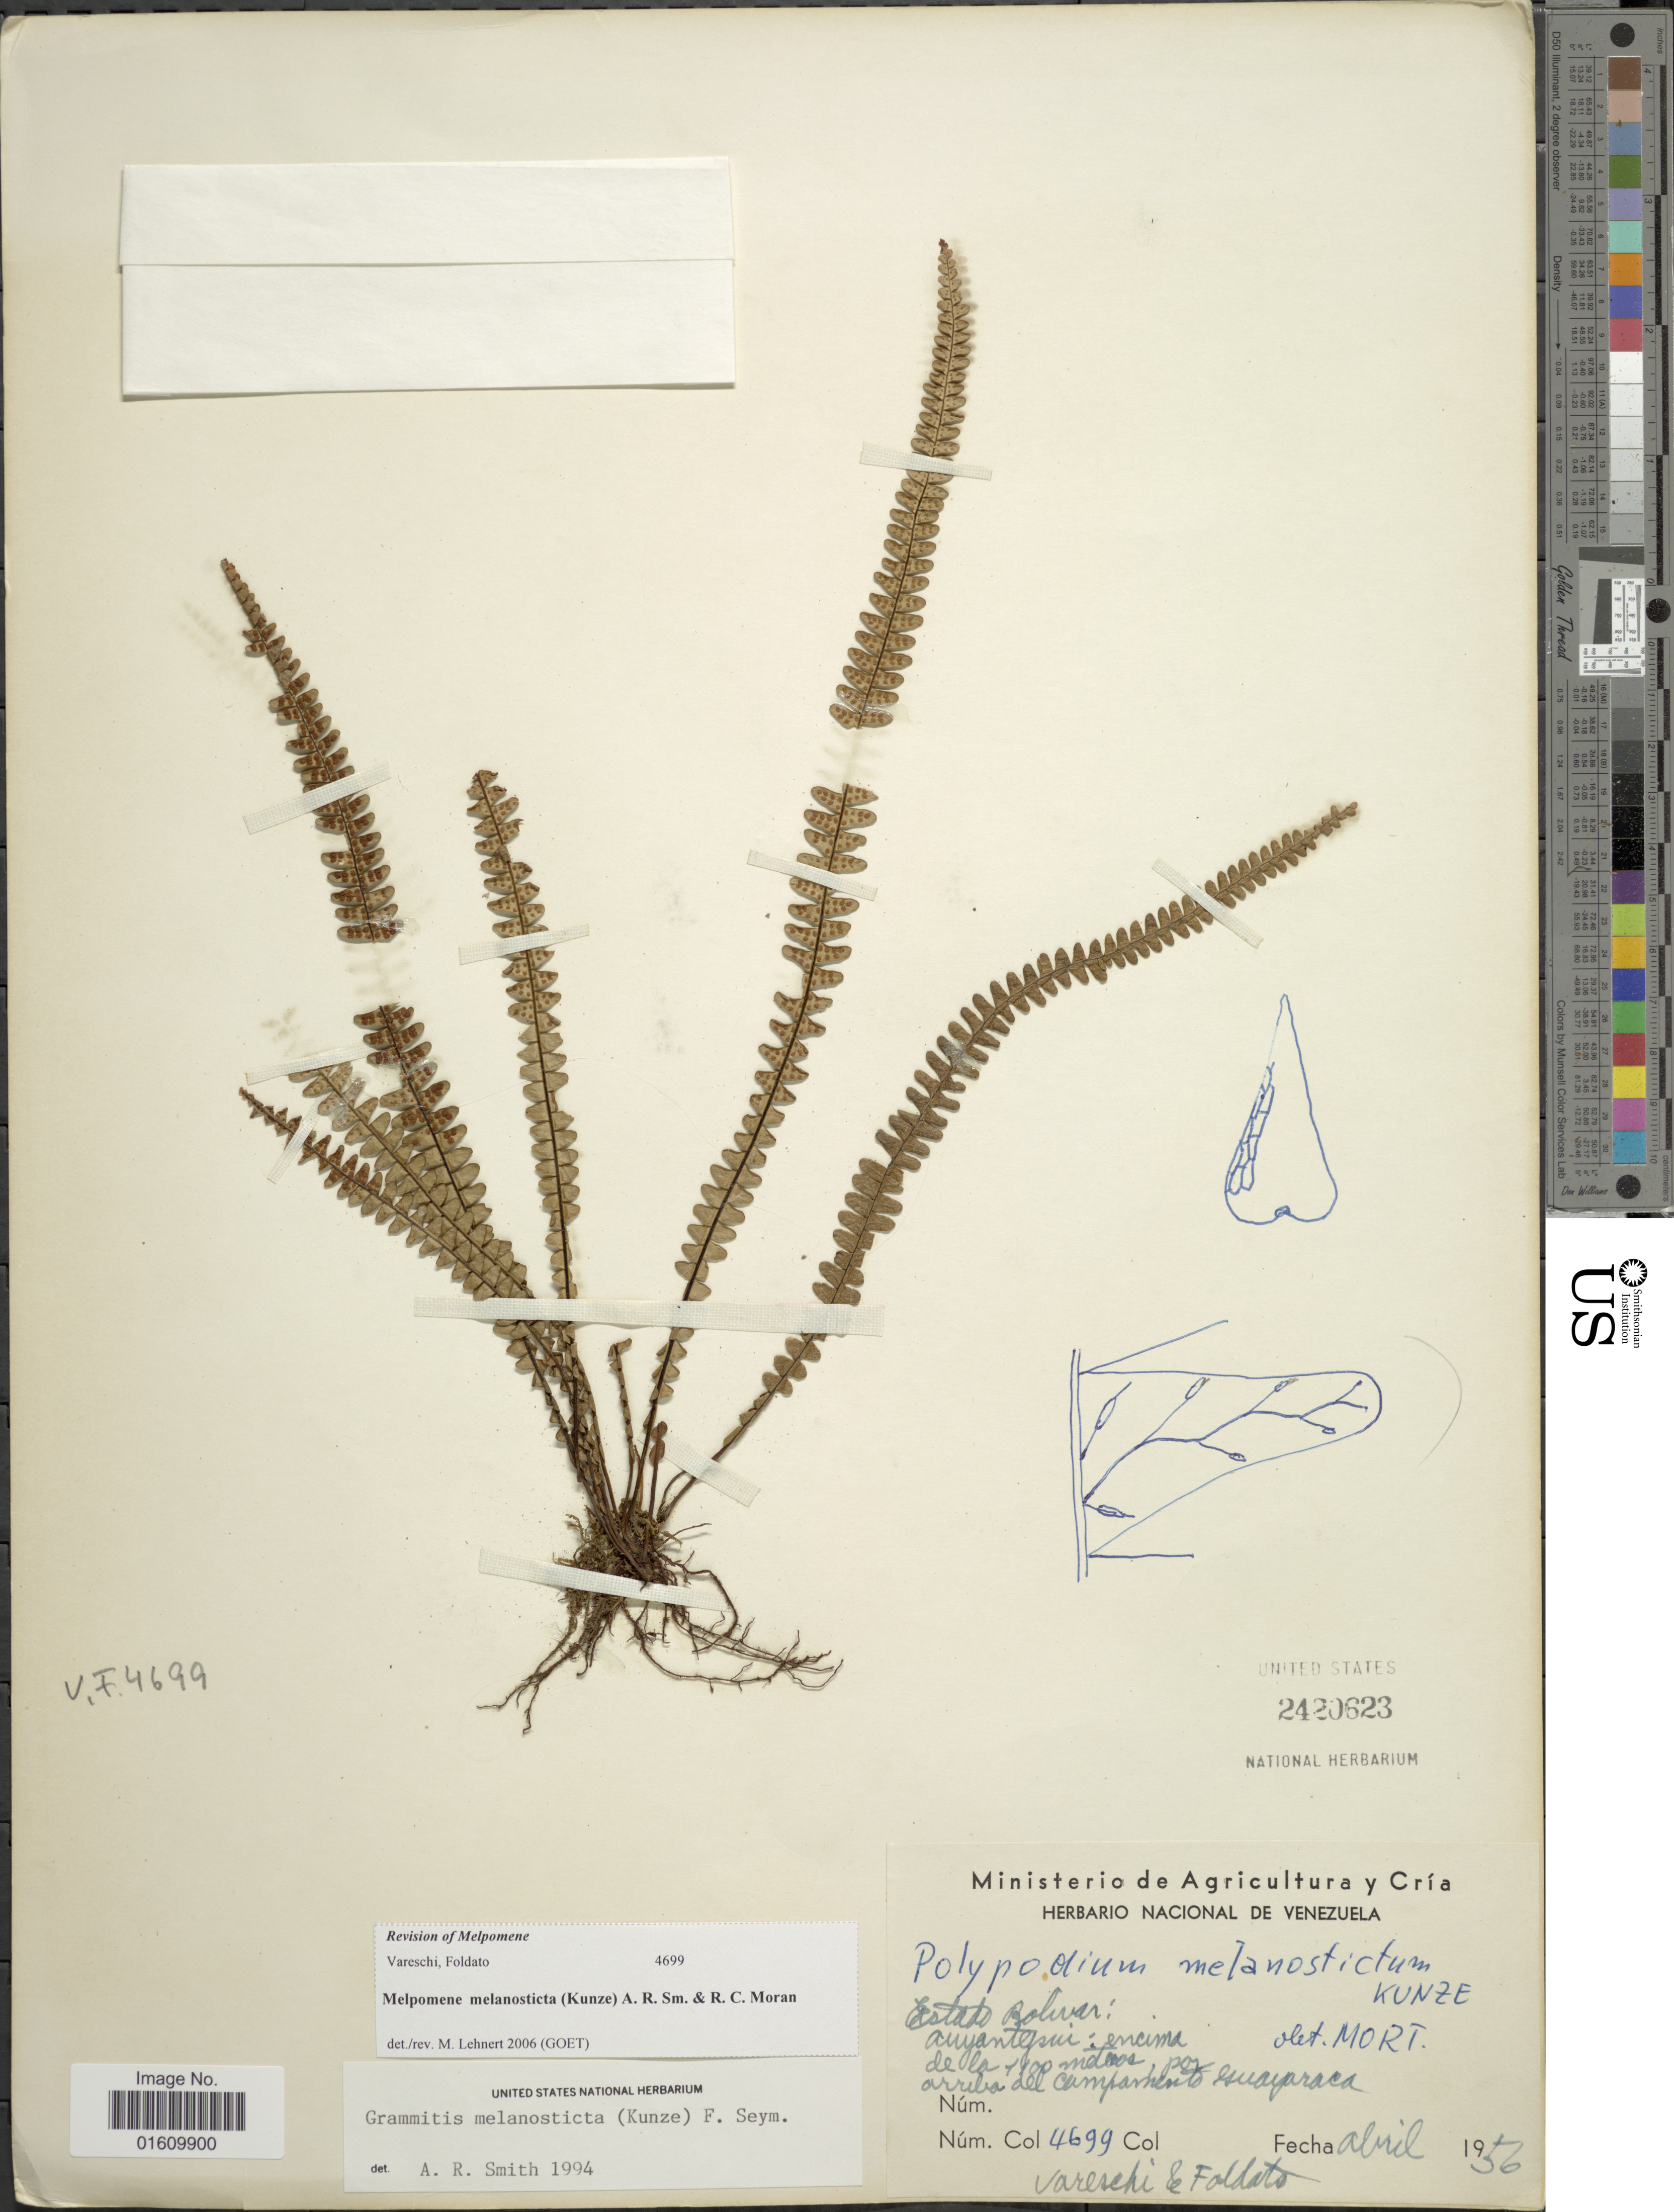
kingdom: Plantae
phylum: Tracheophyta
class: Polypodiopsida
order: Polypodiales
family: Polypodiaceae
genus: Melpomene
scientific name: Melpomene melanosticta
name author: (Kunze) A.R. Sm. & R.C. Moran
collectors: -. Vareschi & E. Foldats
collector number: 4699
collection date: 1956-04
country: Venezuela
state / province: Bolivar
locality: Estado Bolivar: Auyantepui: encima.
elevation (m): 1100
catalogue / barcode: US 2420623